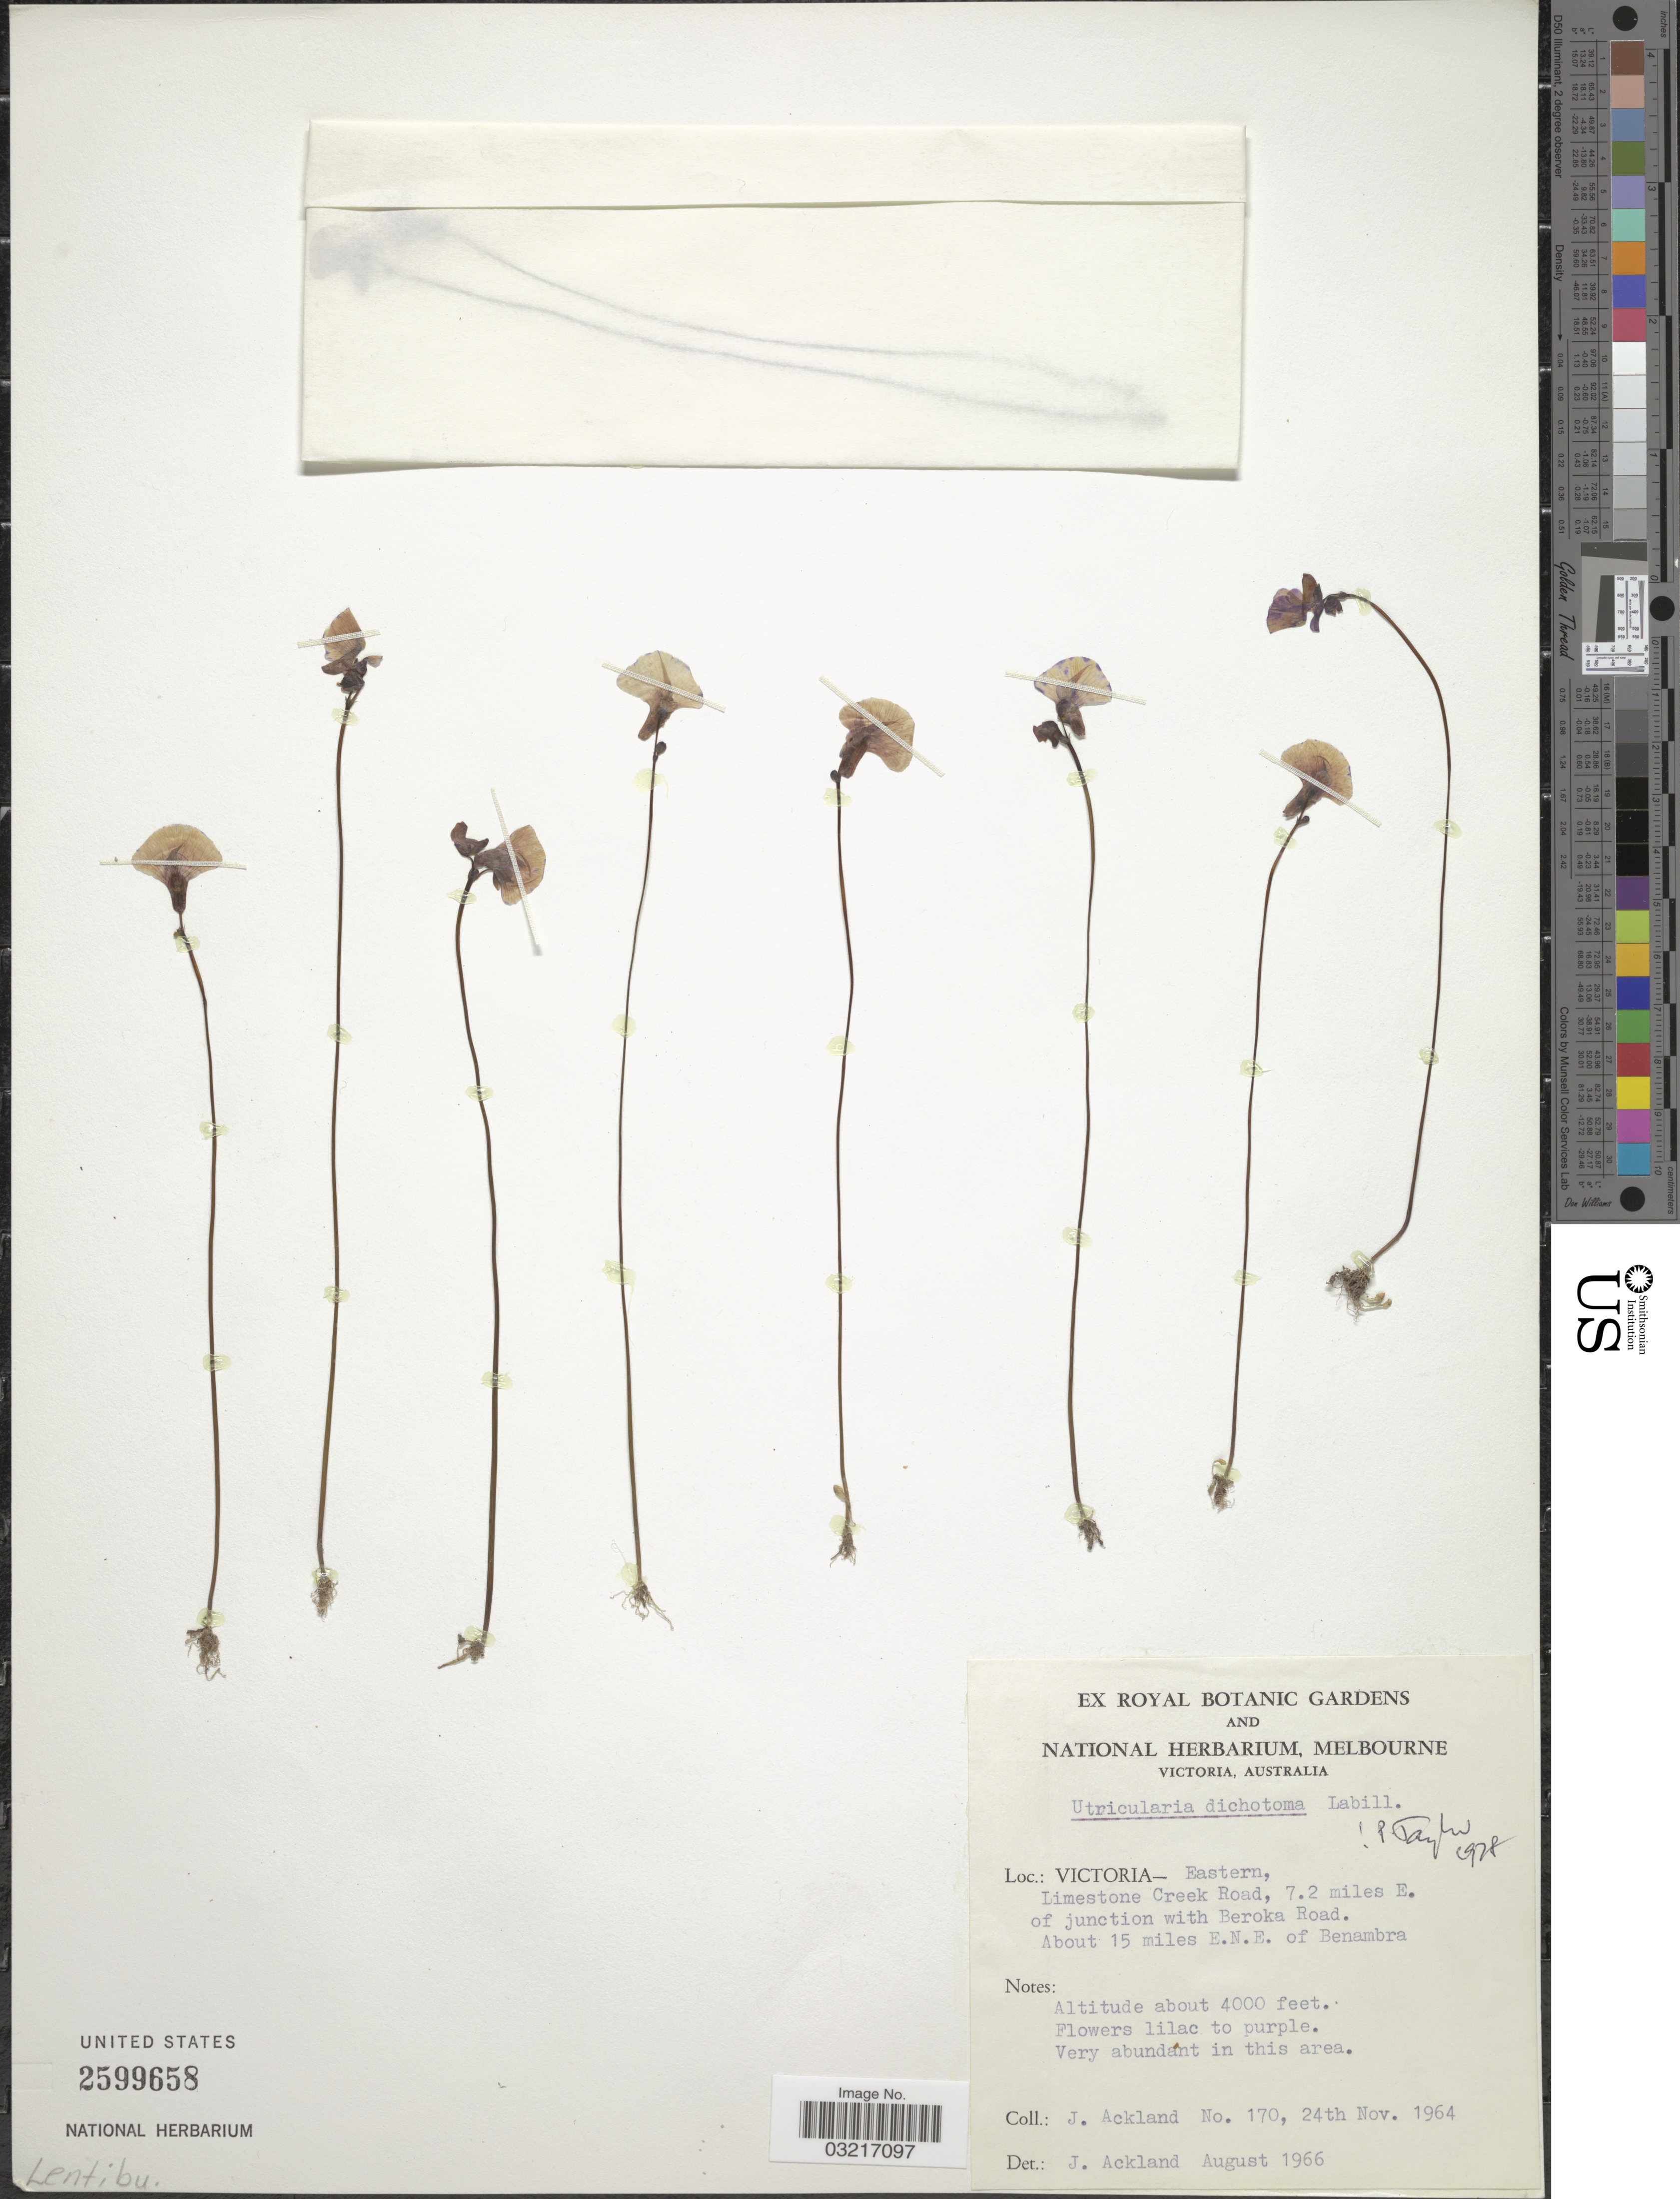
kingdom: Plantae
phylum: Tracheophyta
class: Magnoliopsida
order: Lamiales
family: Lentibulariaceae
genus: Utricularia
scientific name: Utricularia dichotoma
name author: Labill.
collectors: J. J. Ackland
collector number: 170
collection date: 1964-11-24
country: Australia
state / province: Victoria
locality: Victoria- Eastern, Limestone Creek Road, 7.2 miles E. of junction with Beroka Road. About 15 miles E.N.E. of Benambra.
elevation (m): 1219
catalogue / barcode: US 2599658